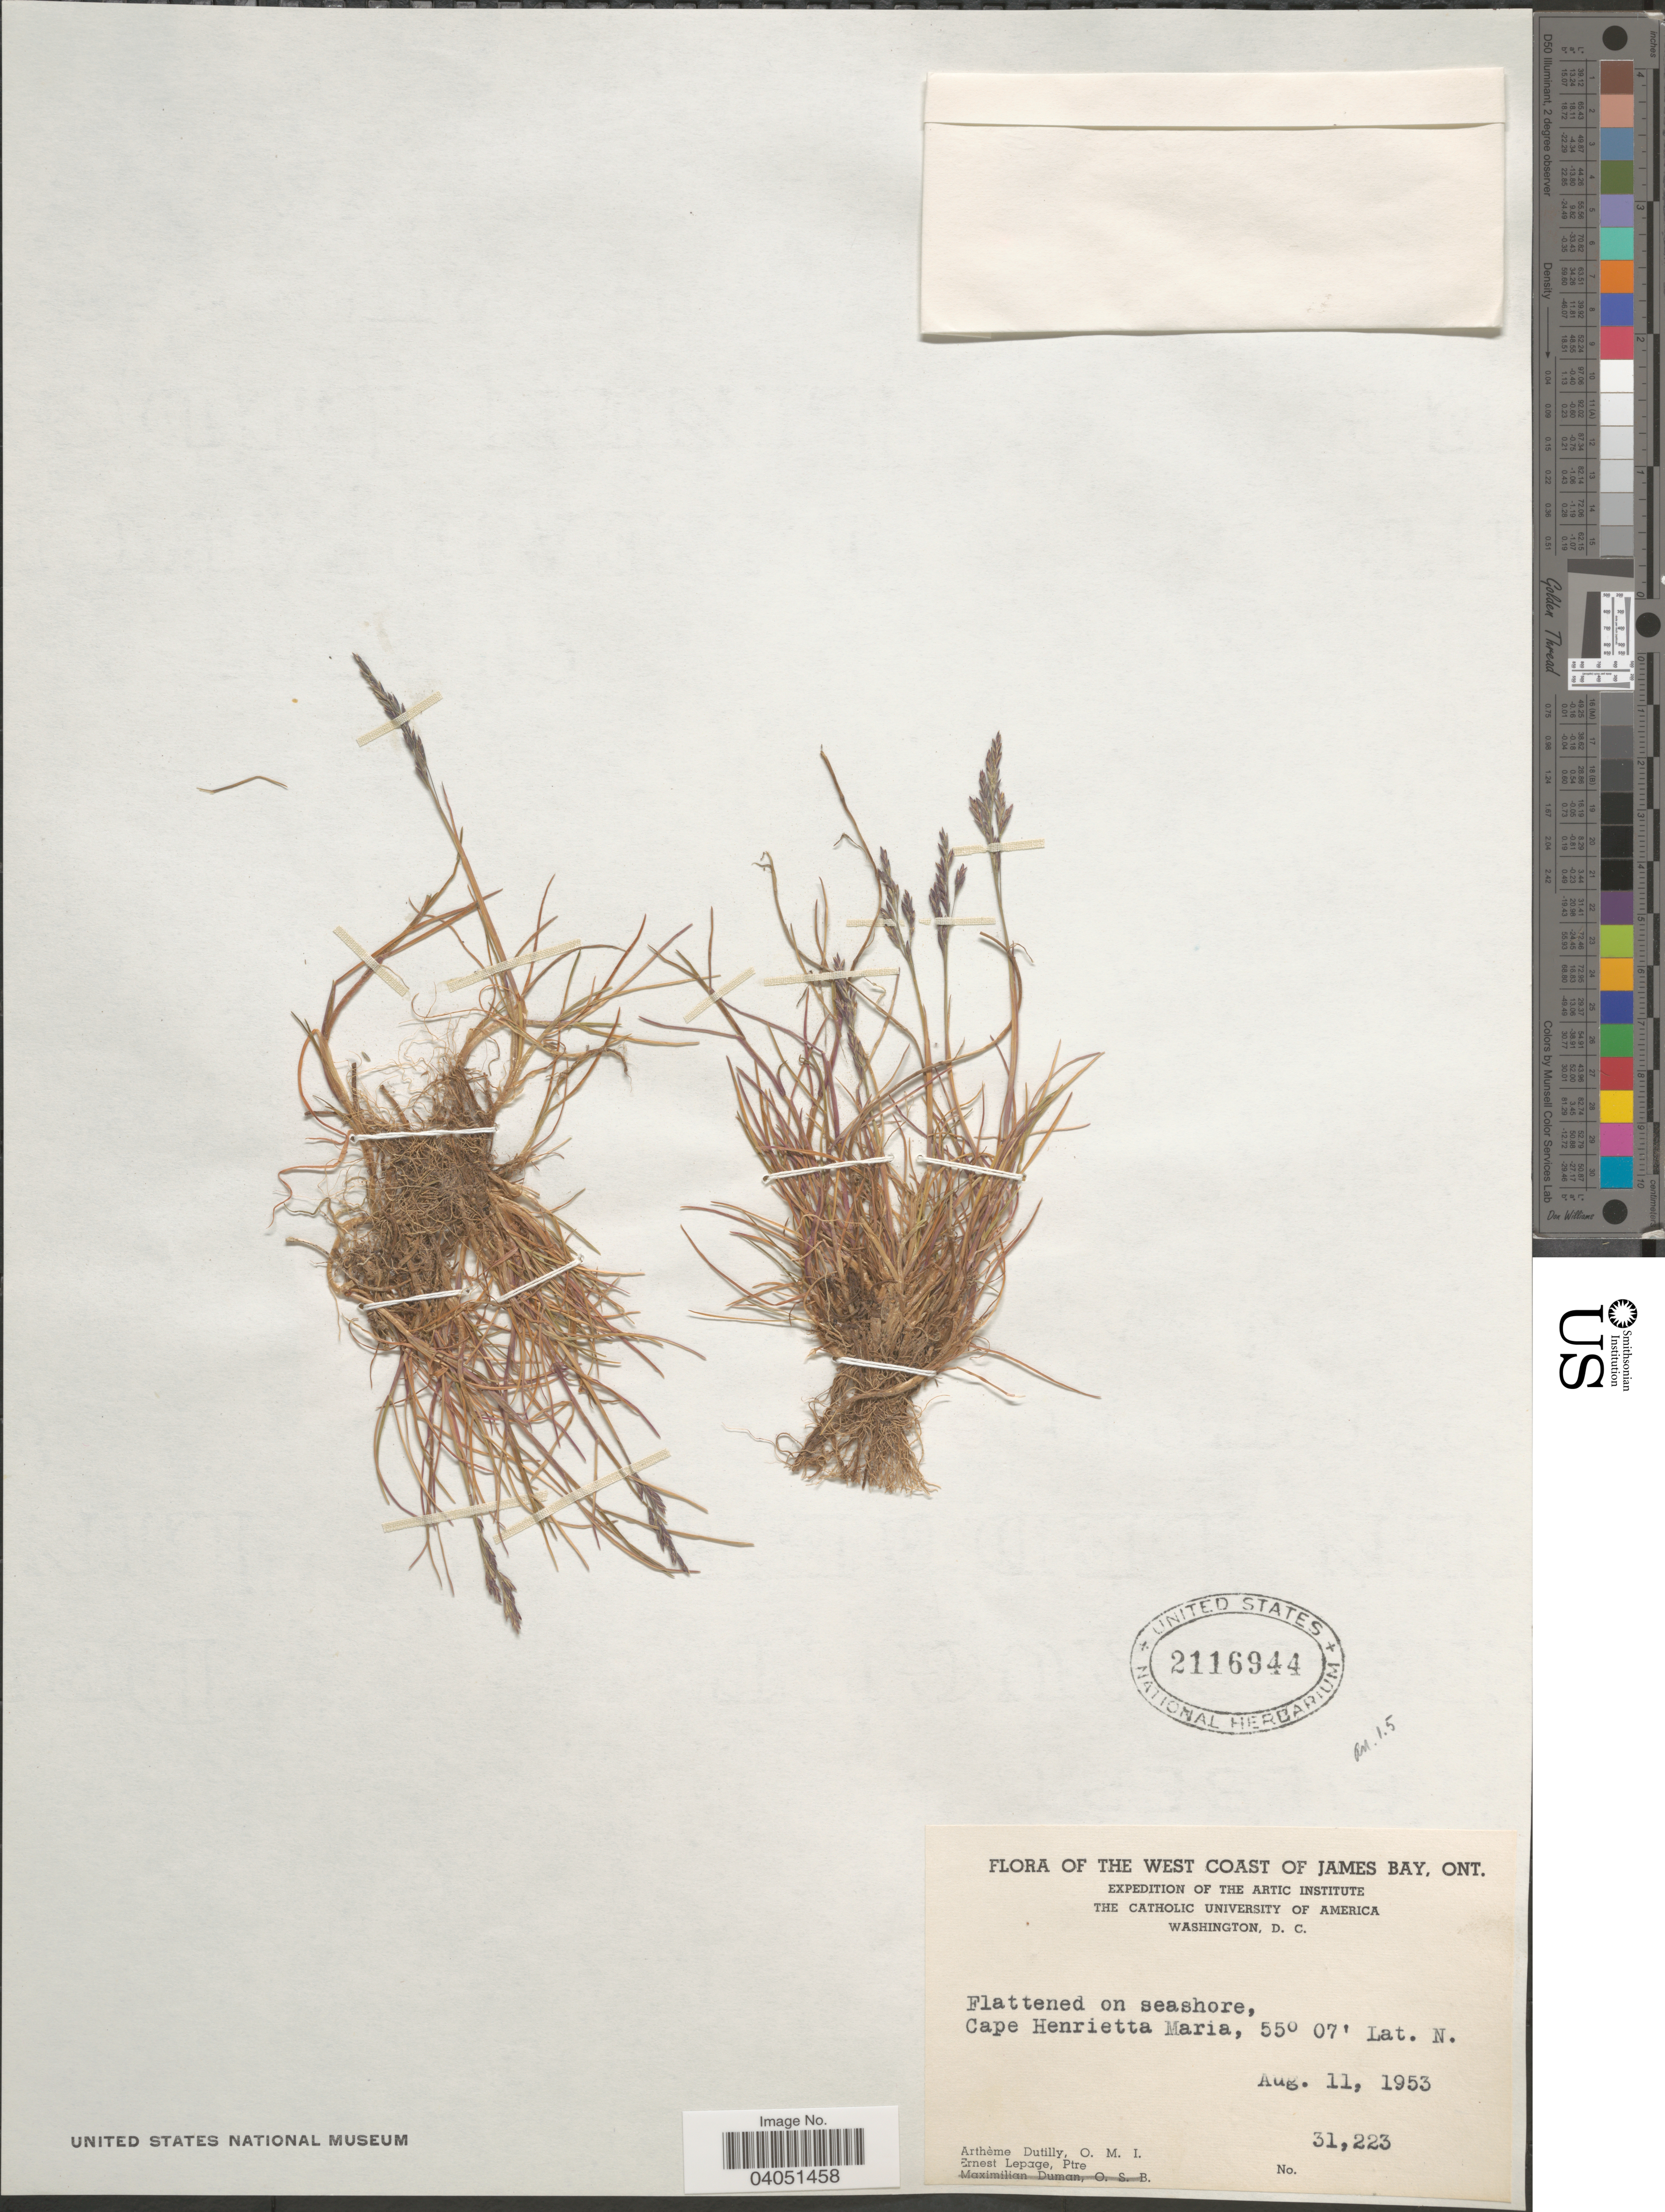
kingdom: Plantae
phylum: Tracheophyta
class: Liliopsida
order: Poales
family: Poaceae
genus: Puccinellia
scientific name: Puccinellia phryganodes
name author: (Trin.) Scribn. & Merr.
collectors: A. Dutilly & E. Lepage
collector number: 31223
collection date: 1953-08-11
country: Canada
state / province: Ontario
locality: The West Coast of James Bay. Flattened on seashore, Cape Henrietta Maria.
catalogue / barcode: US 2116944